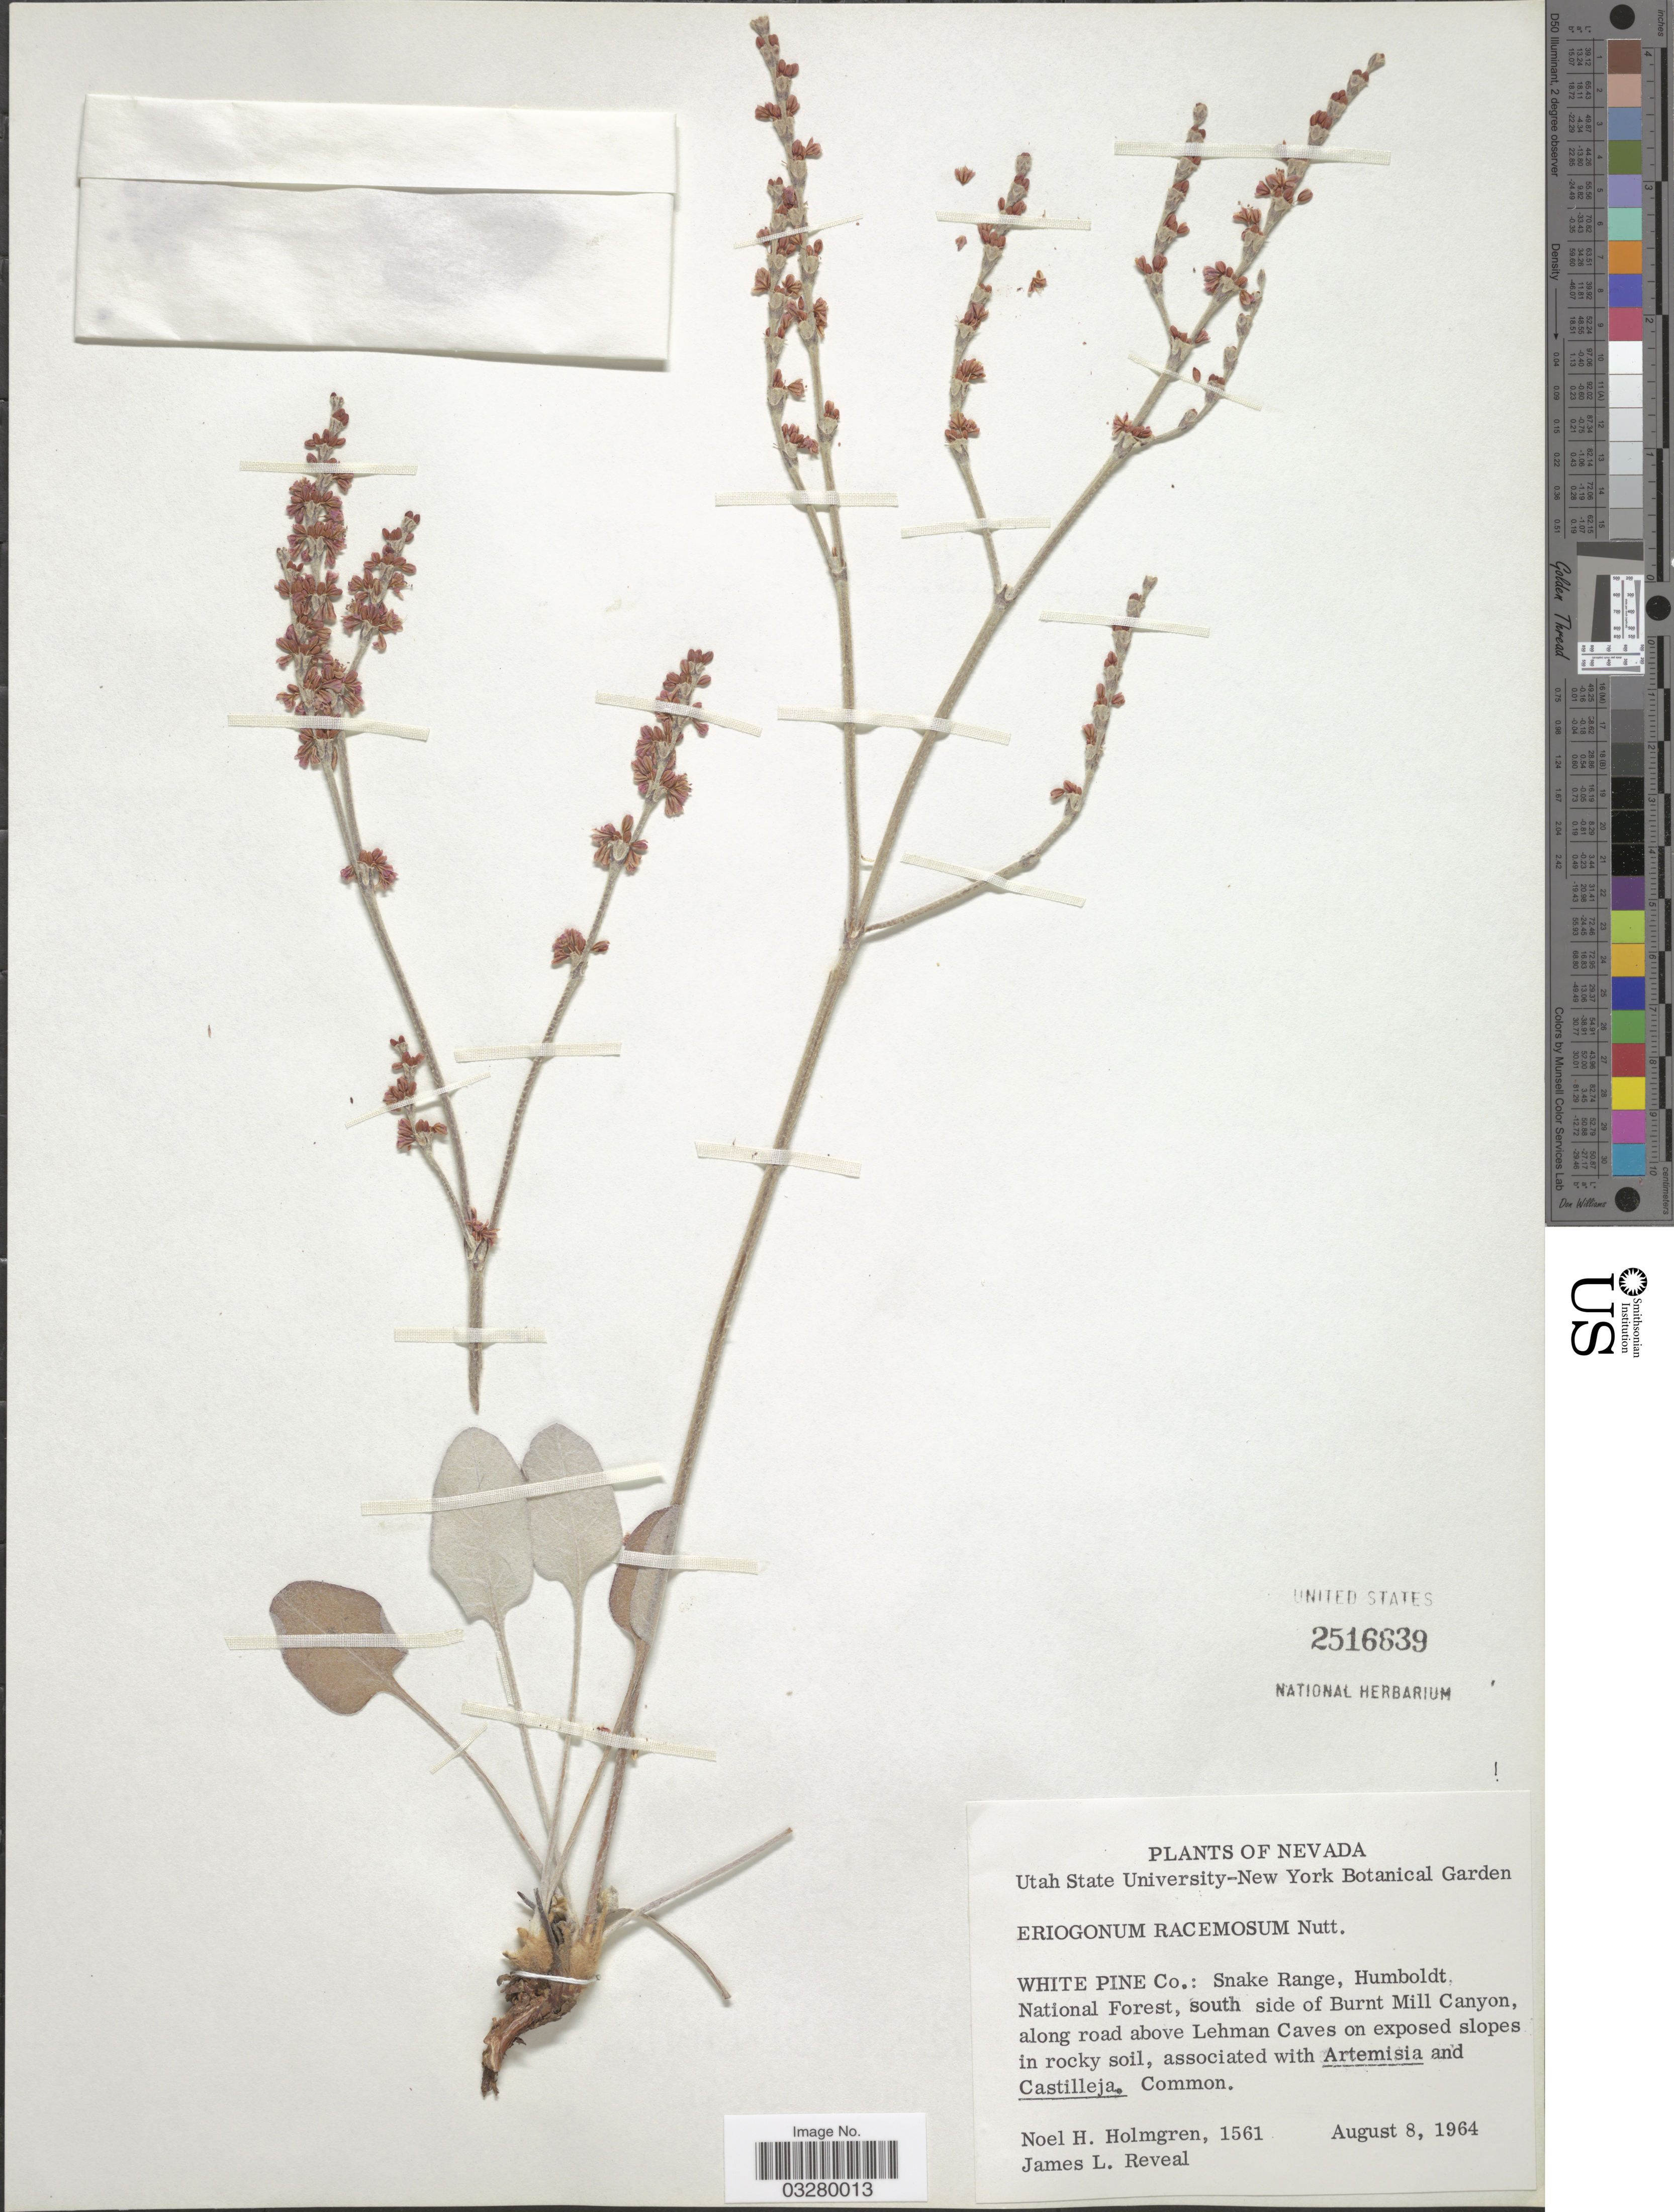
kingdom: Plantae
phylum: Tracheophyta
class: Magnoliopsida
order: Caryophyllales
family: Polygonaceae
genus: Eriogonum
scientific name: Eriogonum racemosum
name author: Nutt.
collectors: N. H. Holmgren & J. L. Reveal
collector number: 1561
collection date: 1964-08-08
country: United States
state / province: Nevada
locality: White Pine Co.: Snake Range, Humboldt National Forest, south side of Burnt Mill Canyon, along road above Lehman Caves.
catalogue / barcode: US 2516839